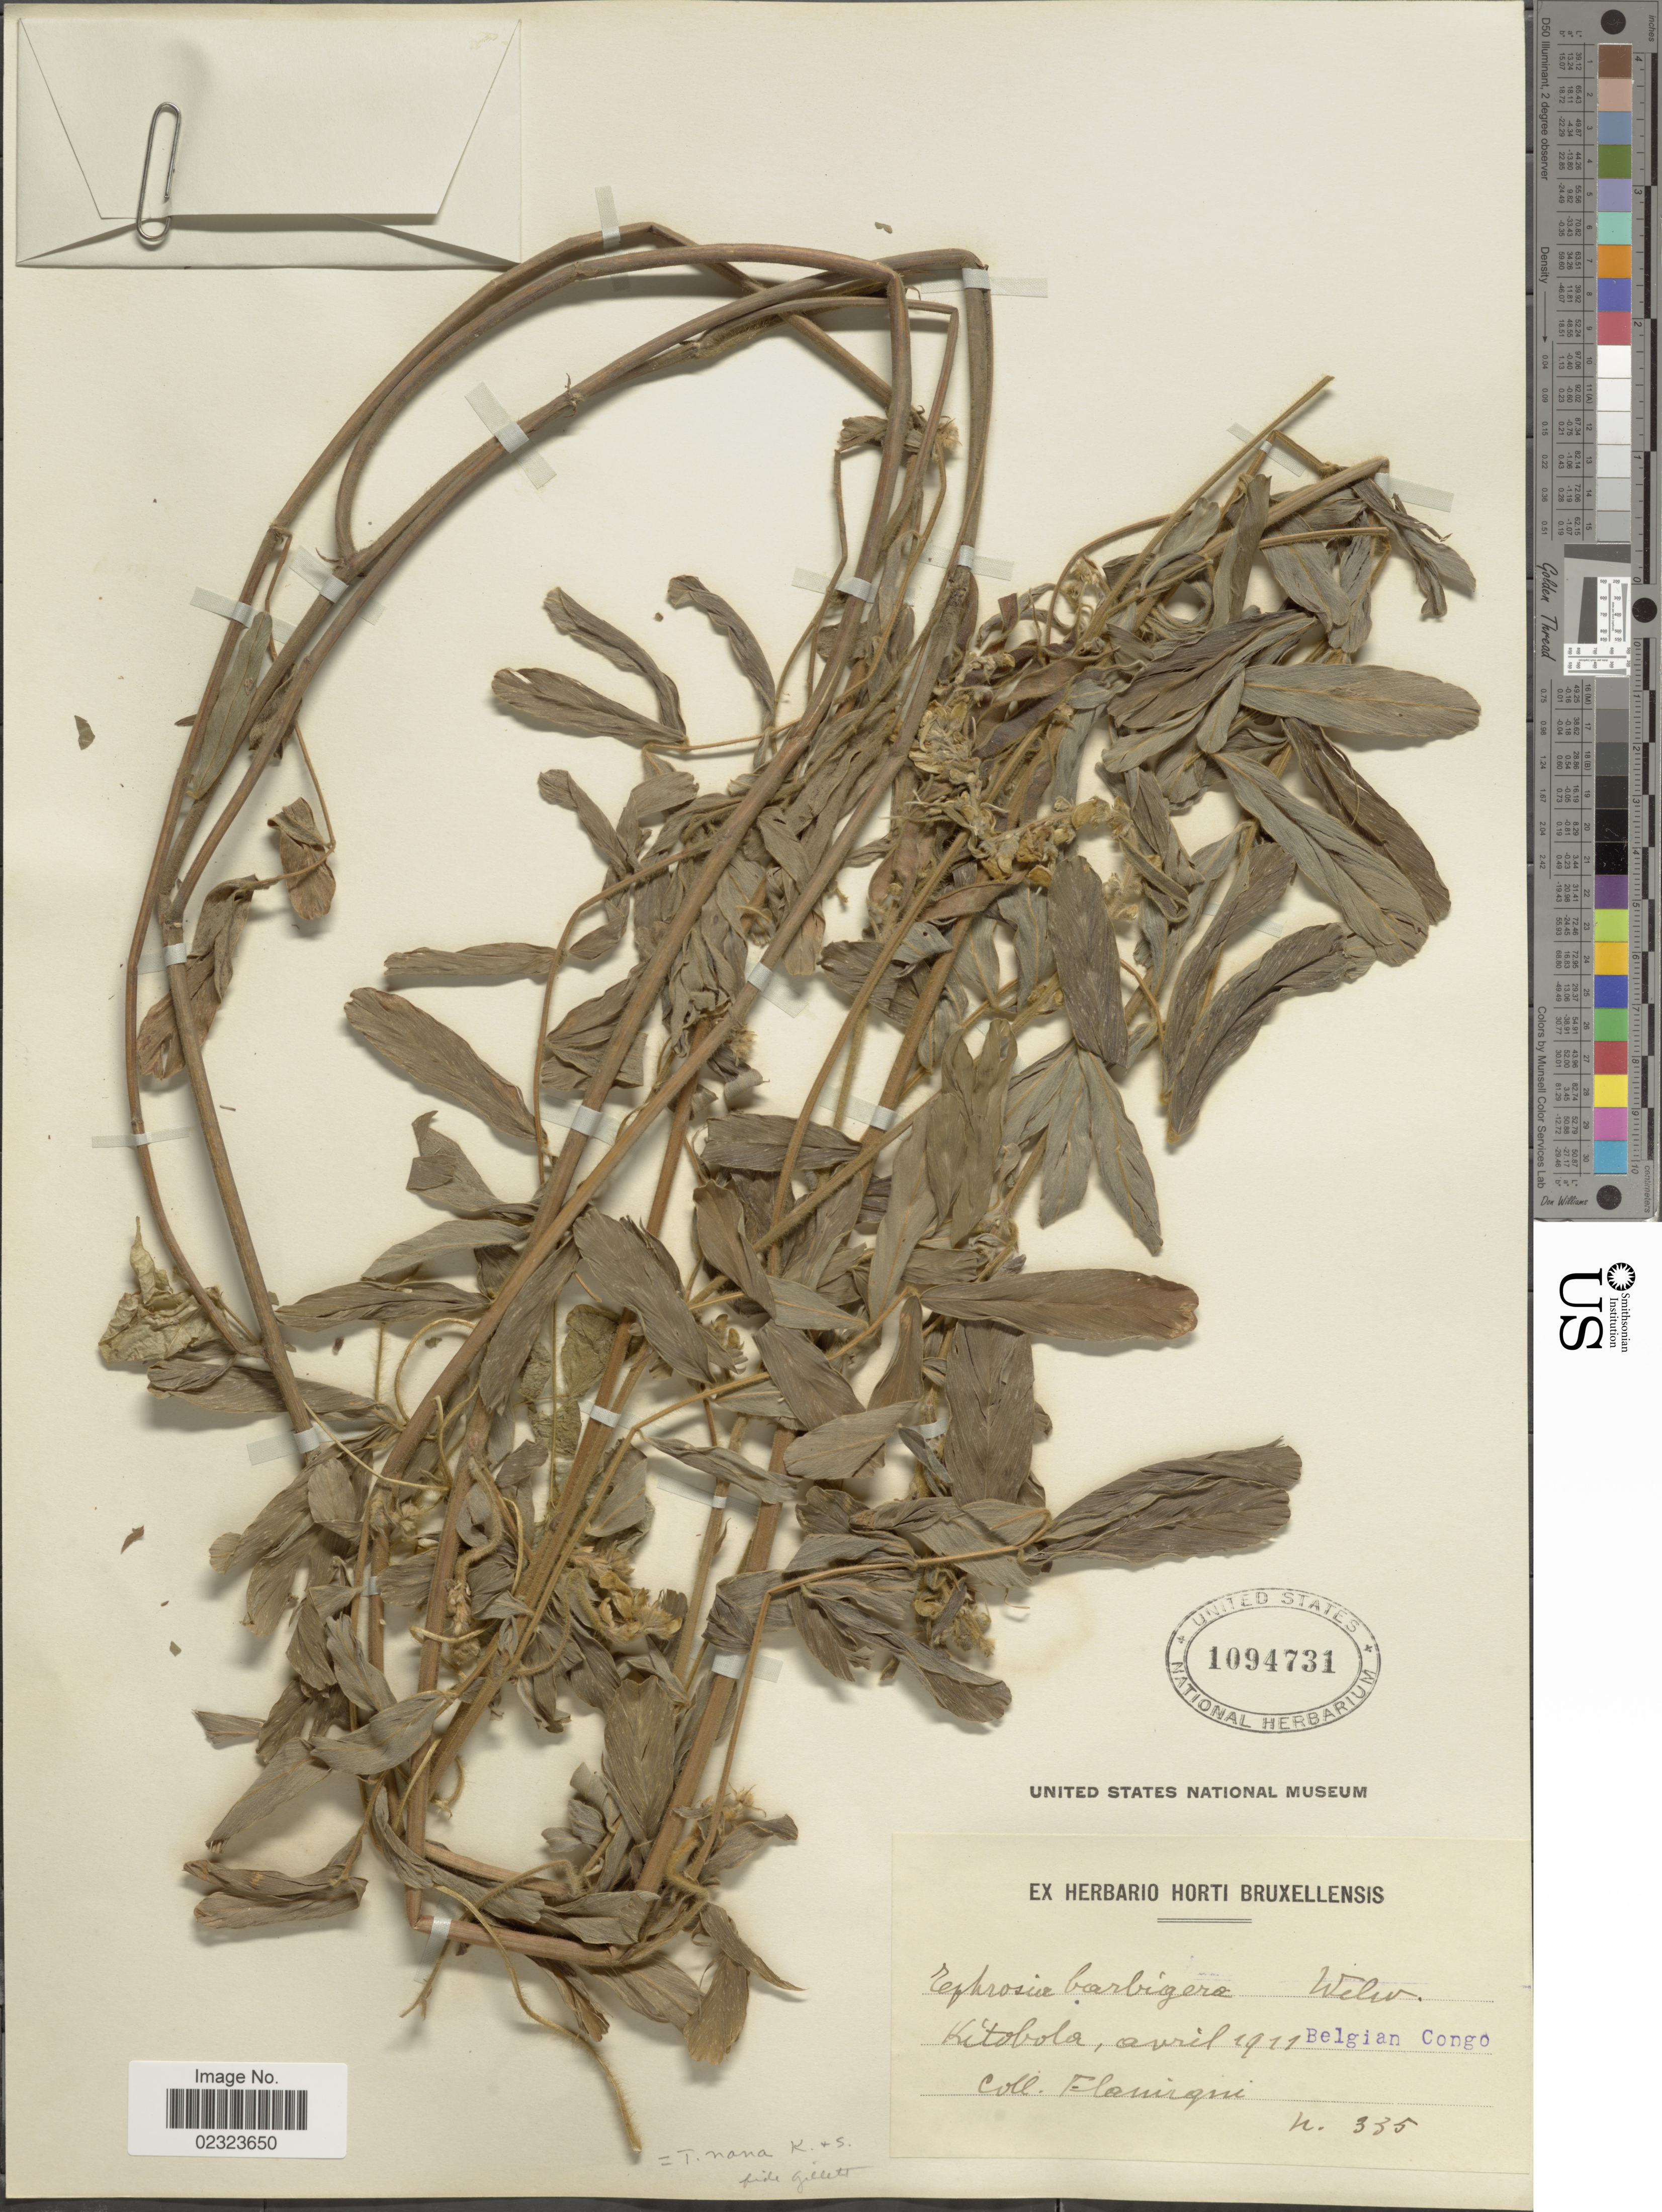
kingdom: Plantae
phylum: Tracheophyta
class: Magnoliopsida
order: Fabales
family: Fabaceae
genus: Tephrosia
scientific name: Tephrosia nana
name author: Kotschy ex Schweinf.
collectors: -. Flamingni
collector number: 335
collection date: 1911-04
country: Congo, Democratic Republic of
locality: Kitobola, Belgian Congo.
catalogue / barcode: US 1094731